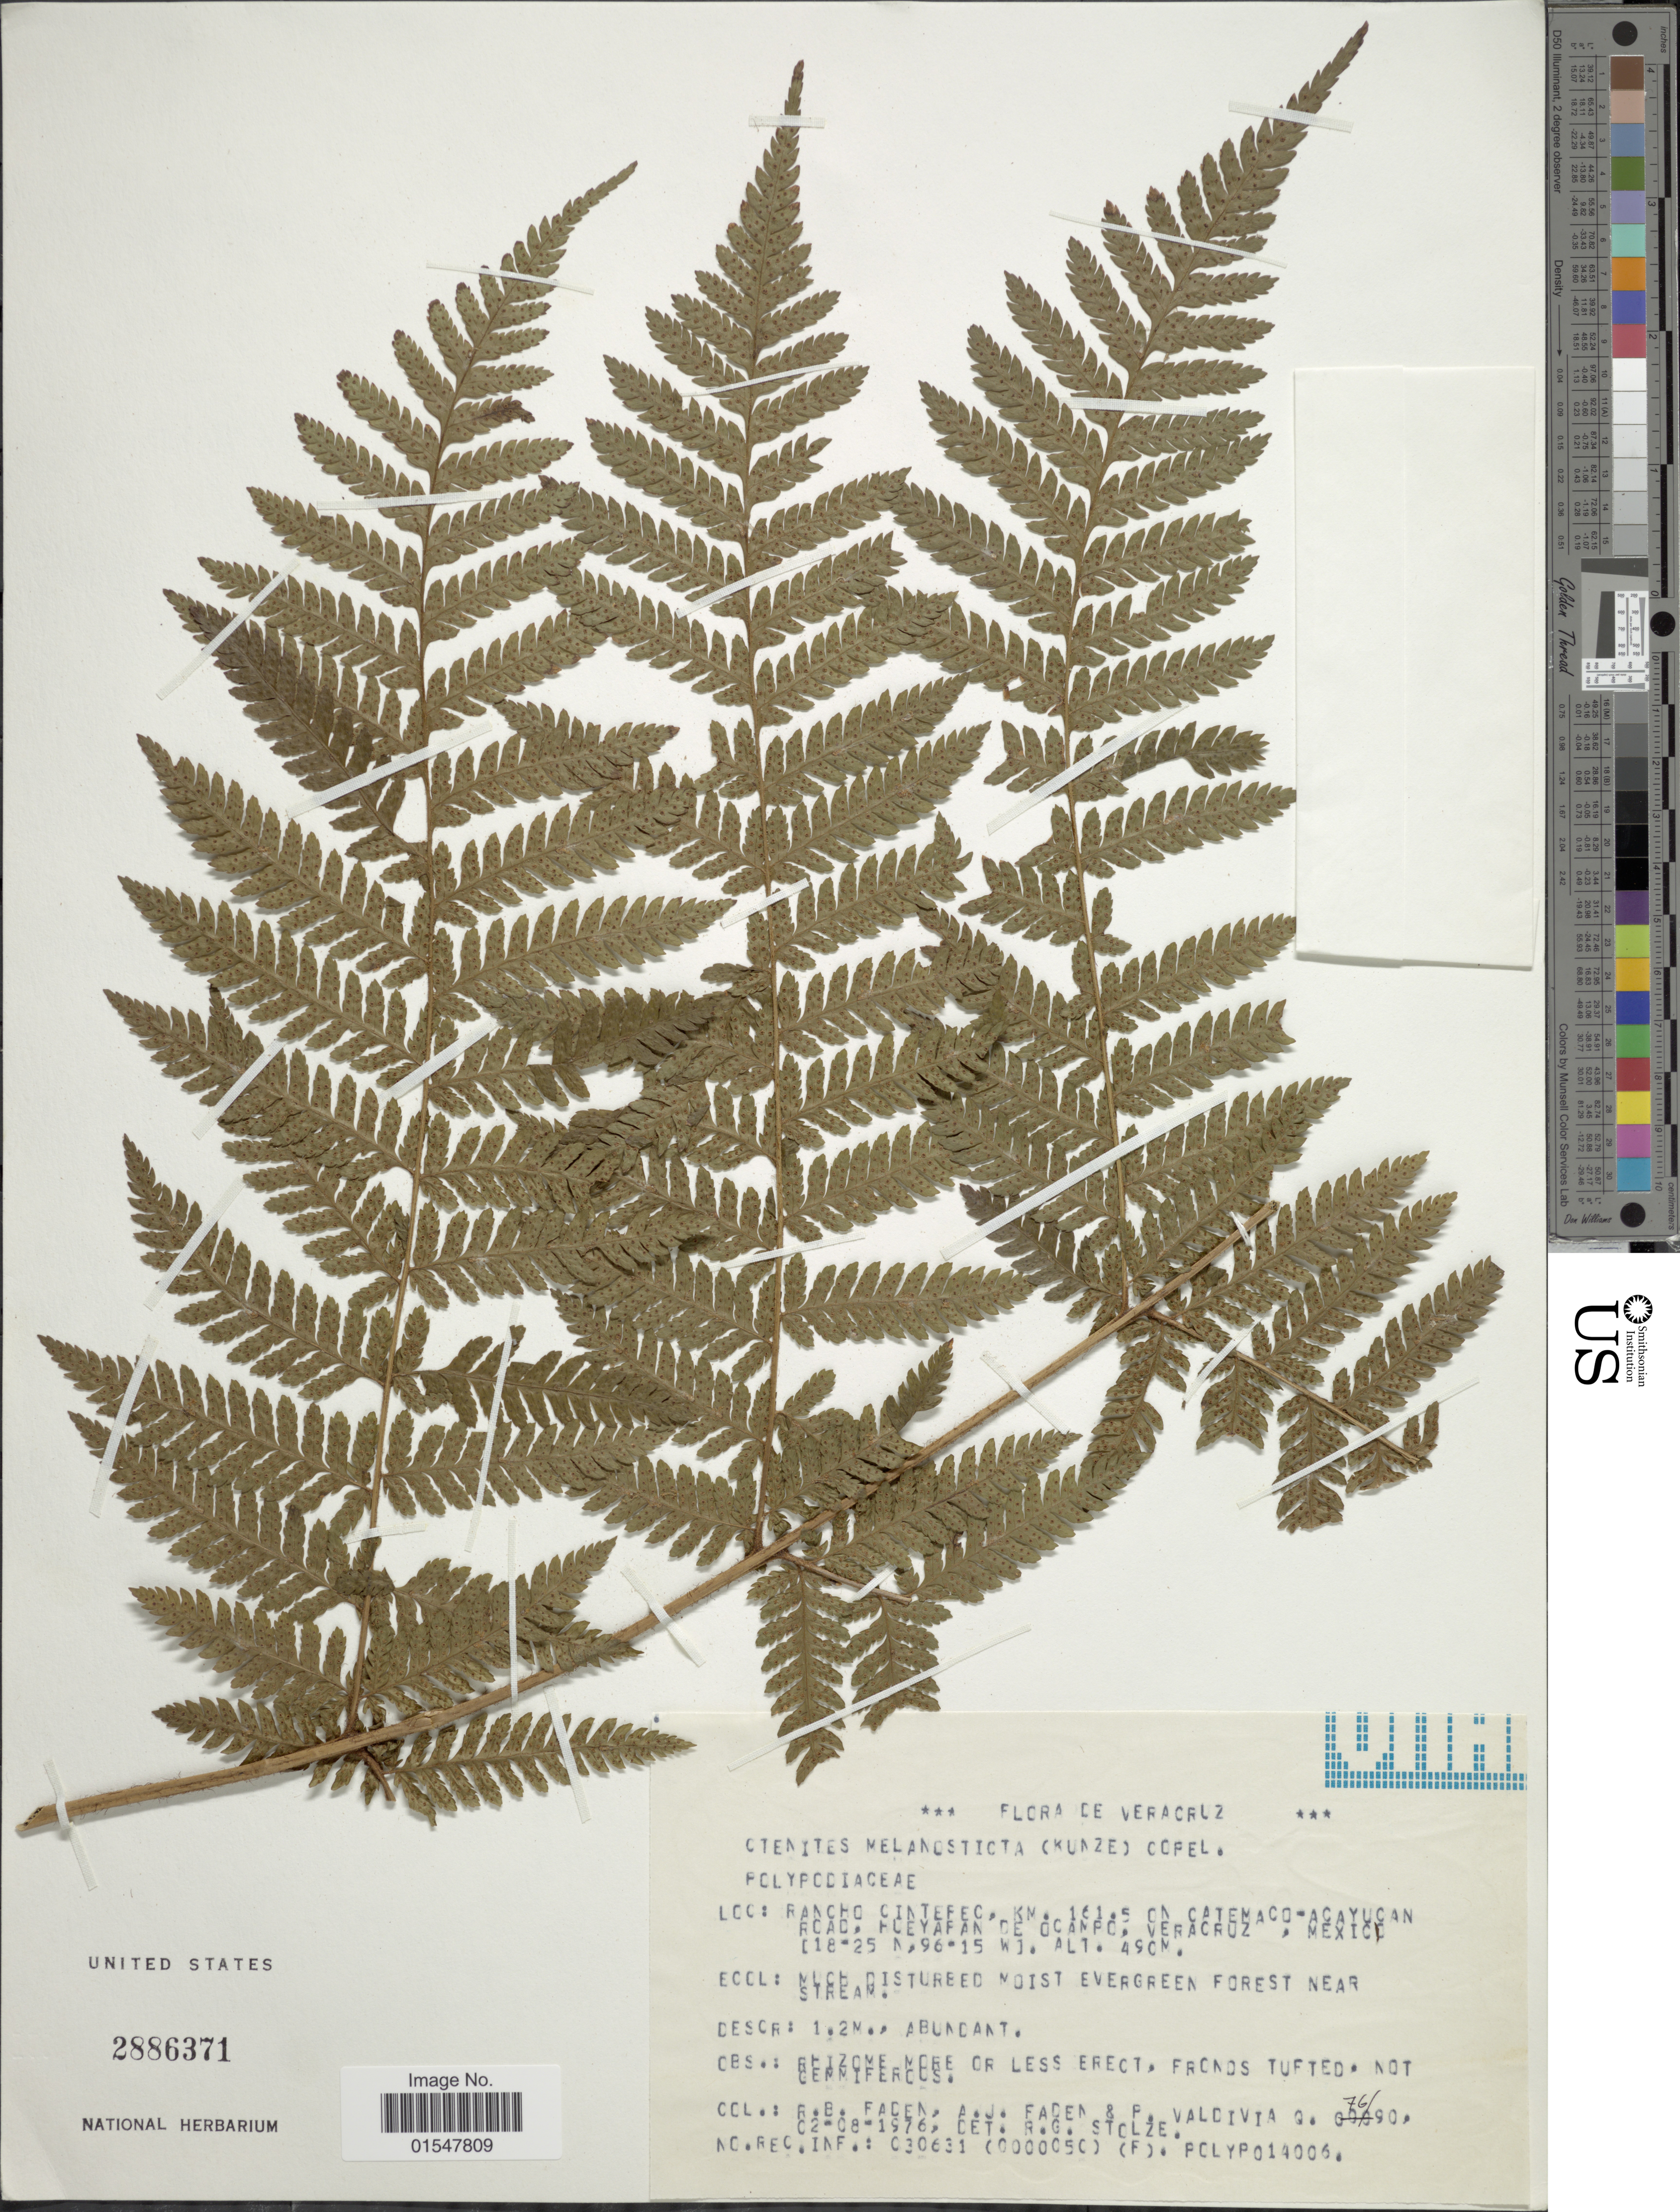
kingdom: Plantae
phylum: Tracheophyta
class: Polypodiopsida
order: Polypodiales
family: Dryopteridaceae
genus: Ctenitis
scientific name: Ctenitis melanosticta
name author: (Kunze) Copel.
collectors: R. B. Faden, A. J. Faden & P. E. Valdivia Q.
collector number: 76/90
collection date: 1976-08-02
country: Mexico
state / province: Veracruz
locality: Veracruz, Rancho Cintefec, Km 161.5 on Catemaco-Acayucan road, Hueyapan de Ocampo, Veracruz, Mexico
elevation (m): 490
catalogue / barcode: US 2886371